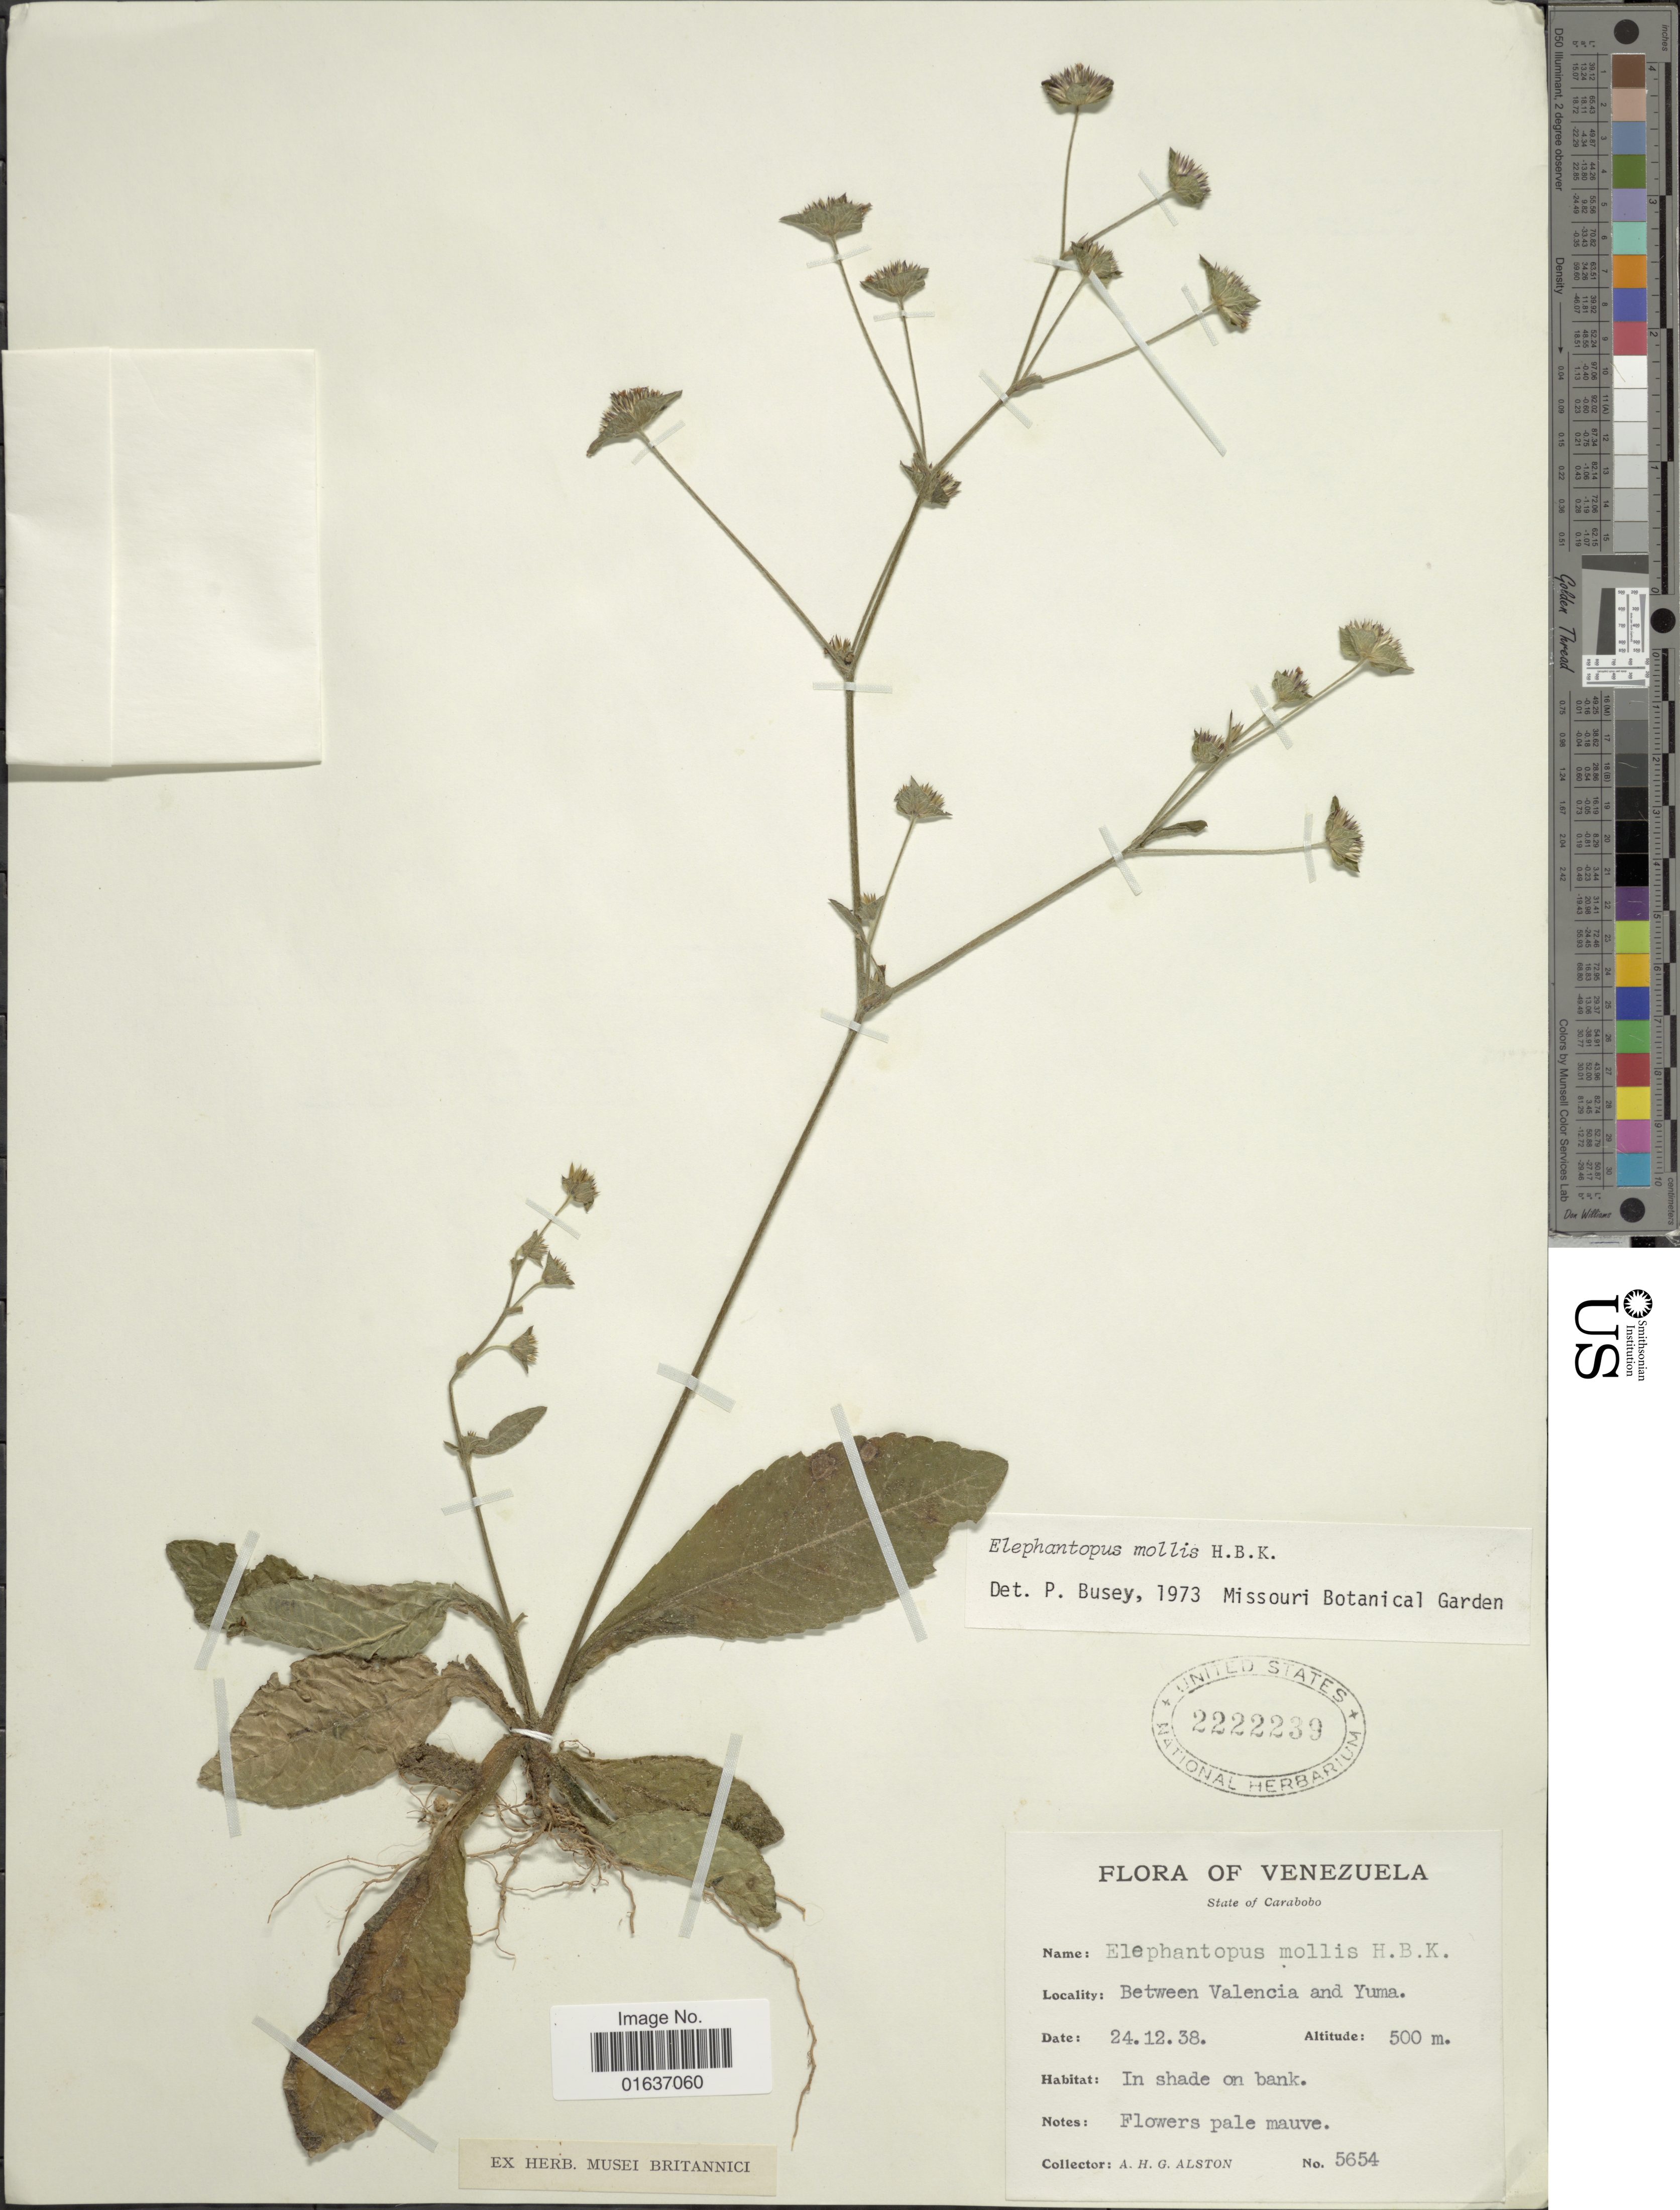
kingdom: Plantae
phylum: Tracheophyta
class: Magnoliopsida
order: Asterales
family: Asteraceae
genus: Elephantopus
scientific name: Elephantopus mollis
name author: Kunth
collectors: A. H. Alston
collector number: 5654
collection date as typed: Transcribed d/m/y: 24/12/38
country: Venezuela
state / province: Carabobo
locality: Betwee Valencia and Yuma, in shade on bank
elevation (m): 500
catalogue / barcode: US 2222239